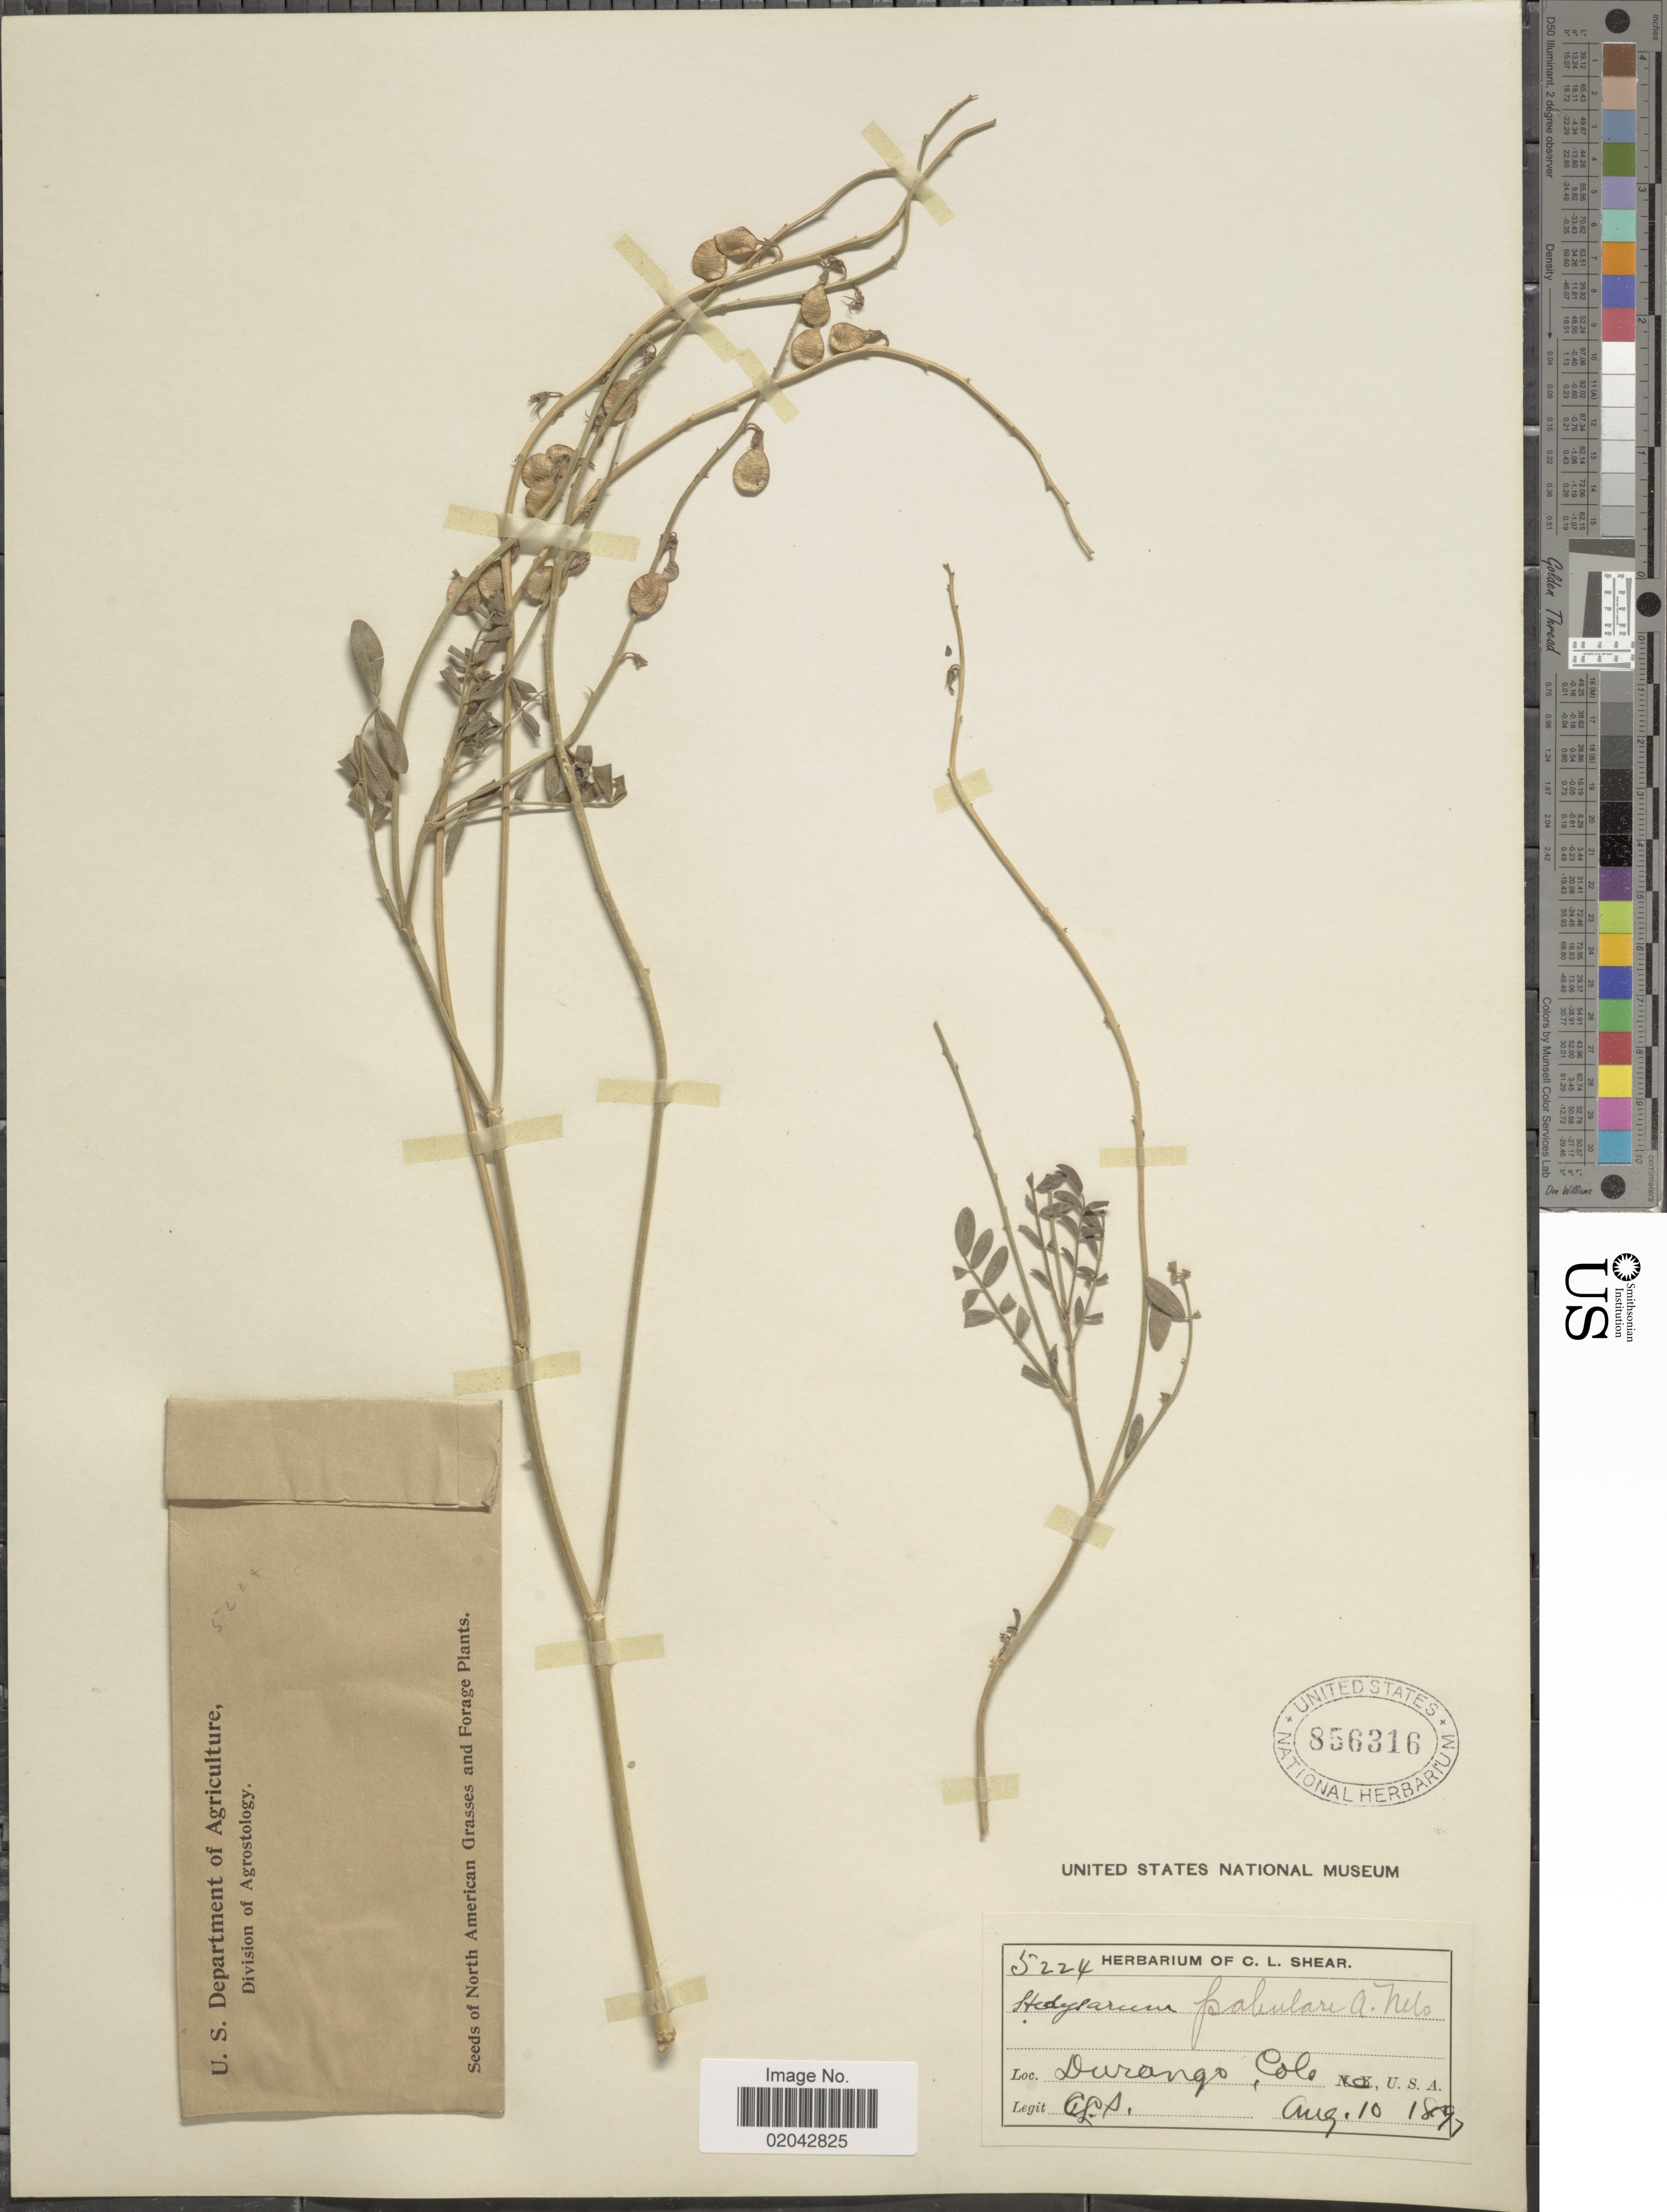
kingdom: Plantae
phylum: Tracheophyta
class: Magnoliopsida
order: Fabales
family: Fabaceae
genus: Hedysarum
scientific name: Hedysarum pabulare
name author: A. Nelson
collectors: C. L. Shear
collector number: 5224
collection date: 1897-08-10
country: United States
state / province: Colorado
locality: Durango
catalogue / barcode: US 856316